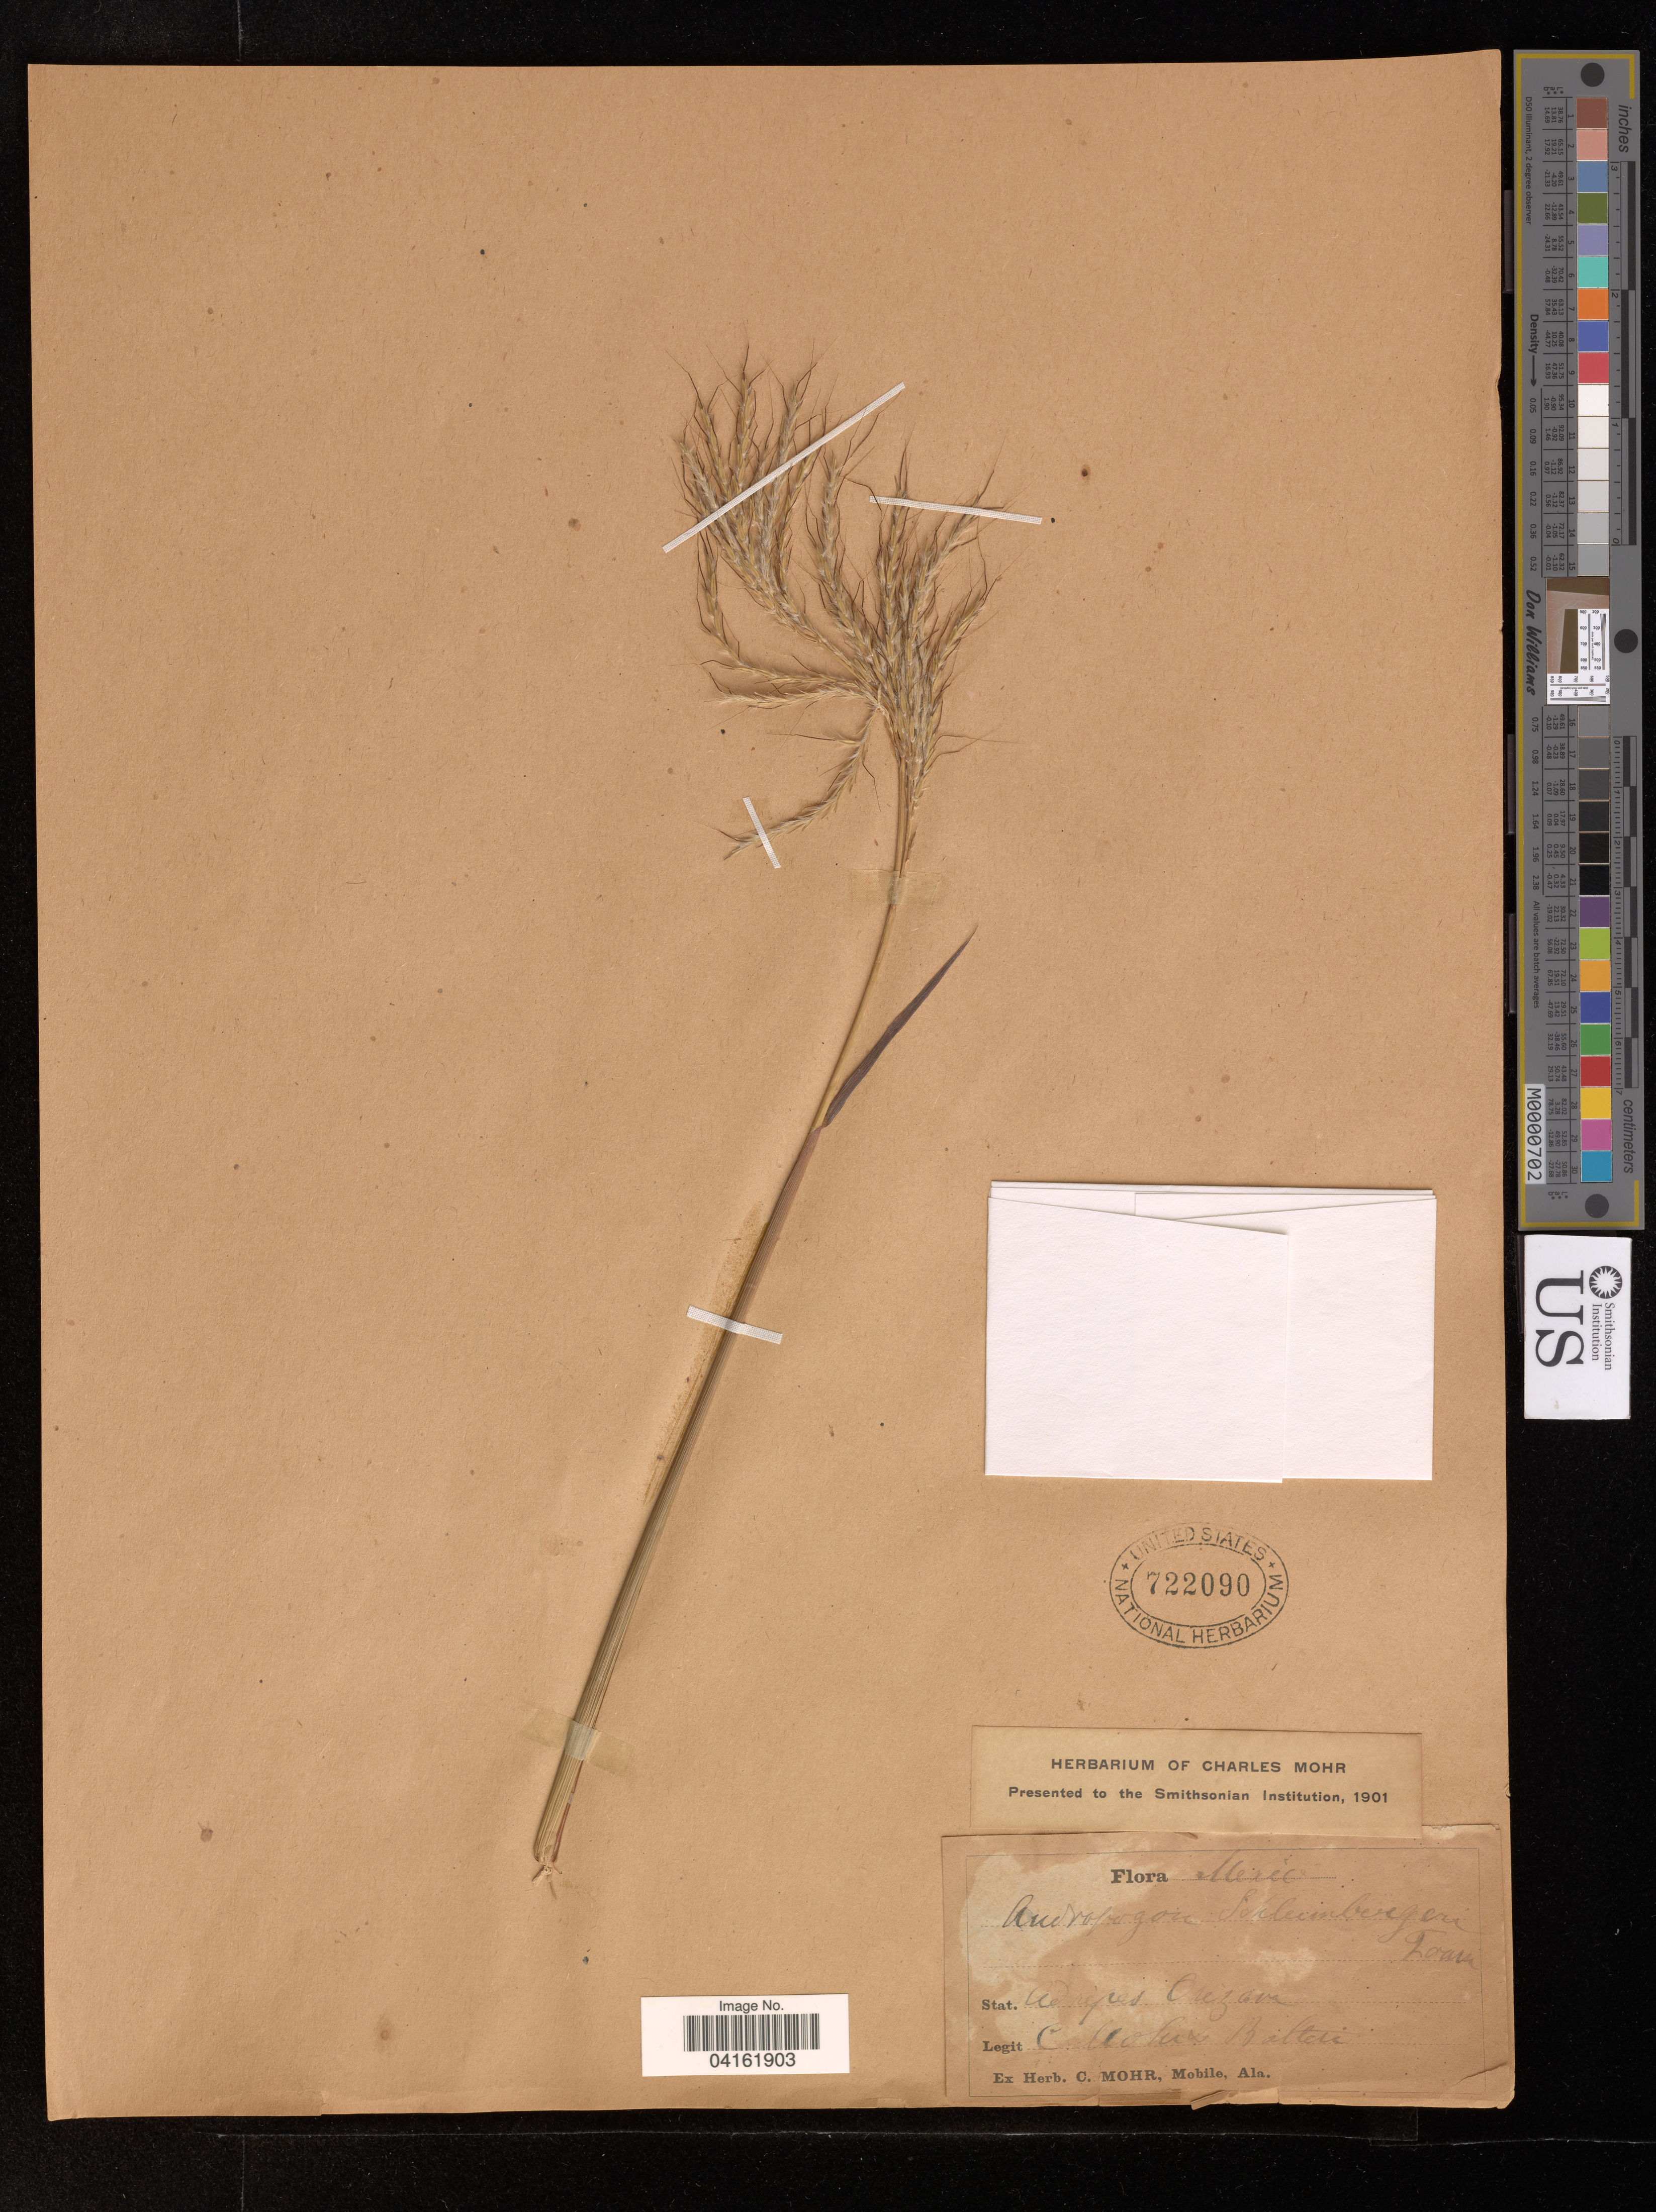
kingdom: Plantae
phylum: Tracheophyta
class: Liliopsida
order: Poales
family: Poaceae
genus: Andropogon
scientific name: Andropogon schlumbergeri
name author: E. Fourn.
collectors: C. Mohr & Balteri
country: Mexico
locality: Stat. Ad ripas Orizava*.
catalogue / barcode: US 722090